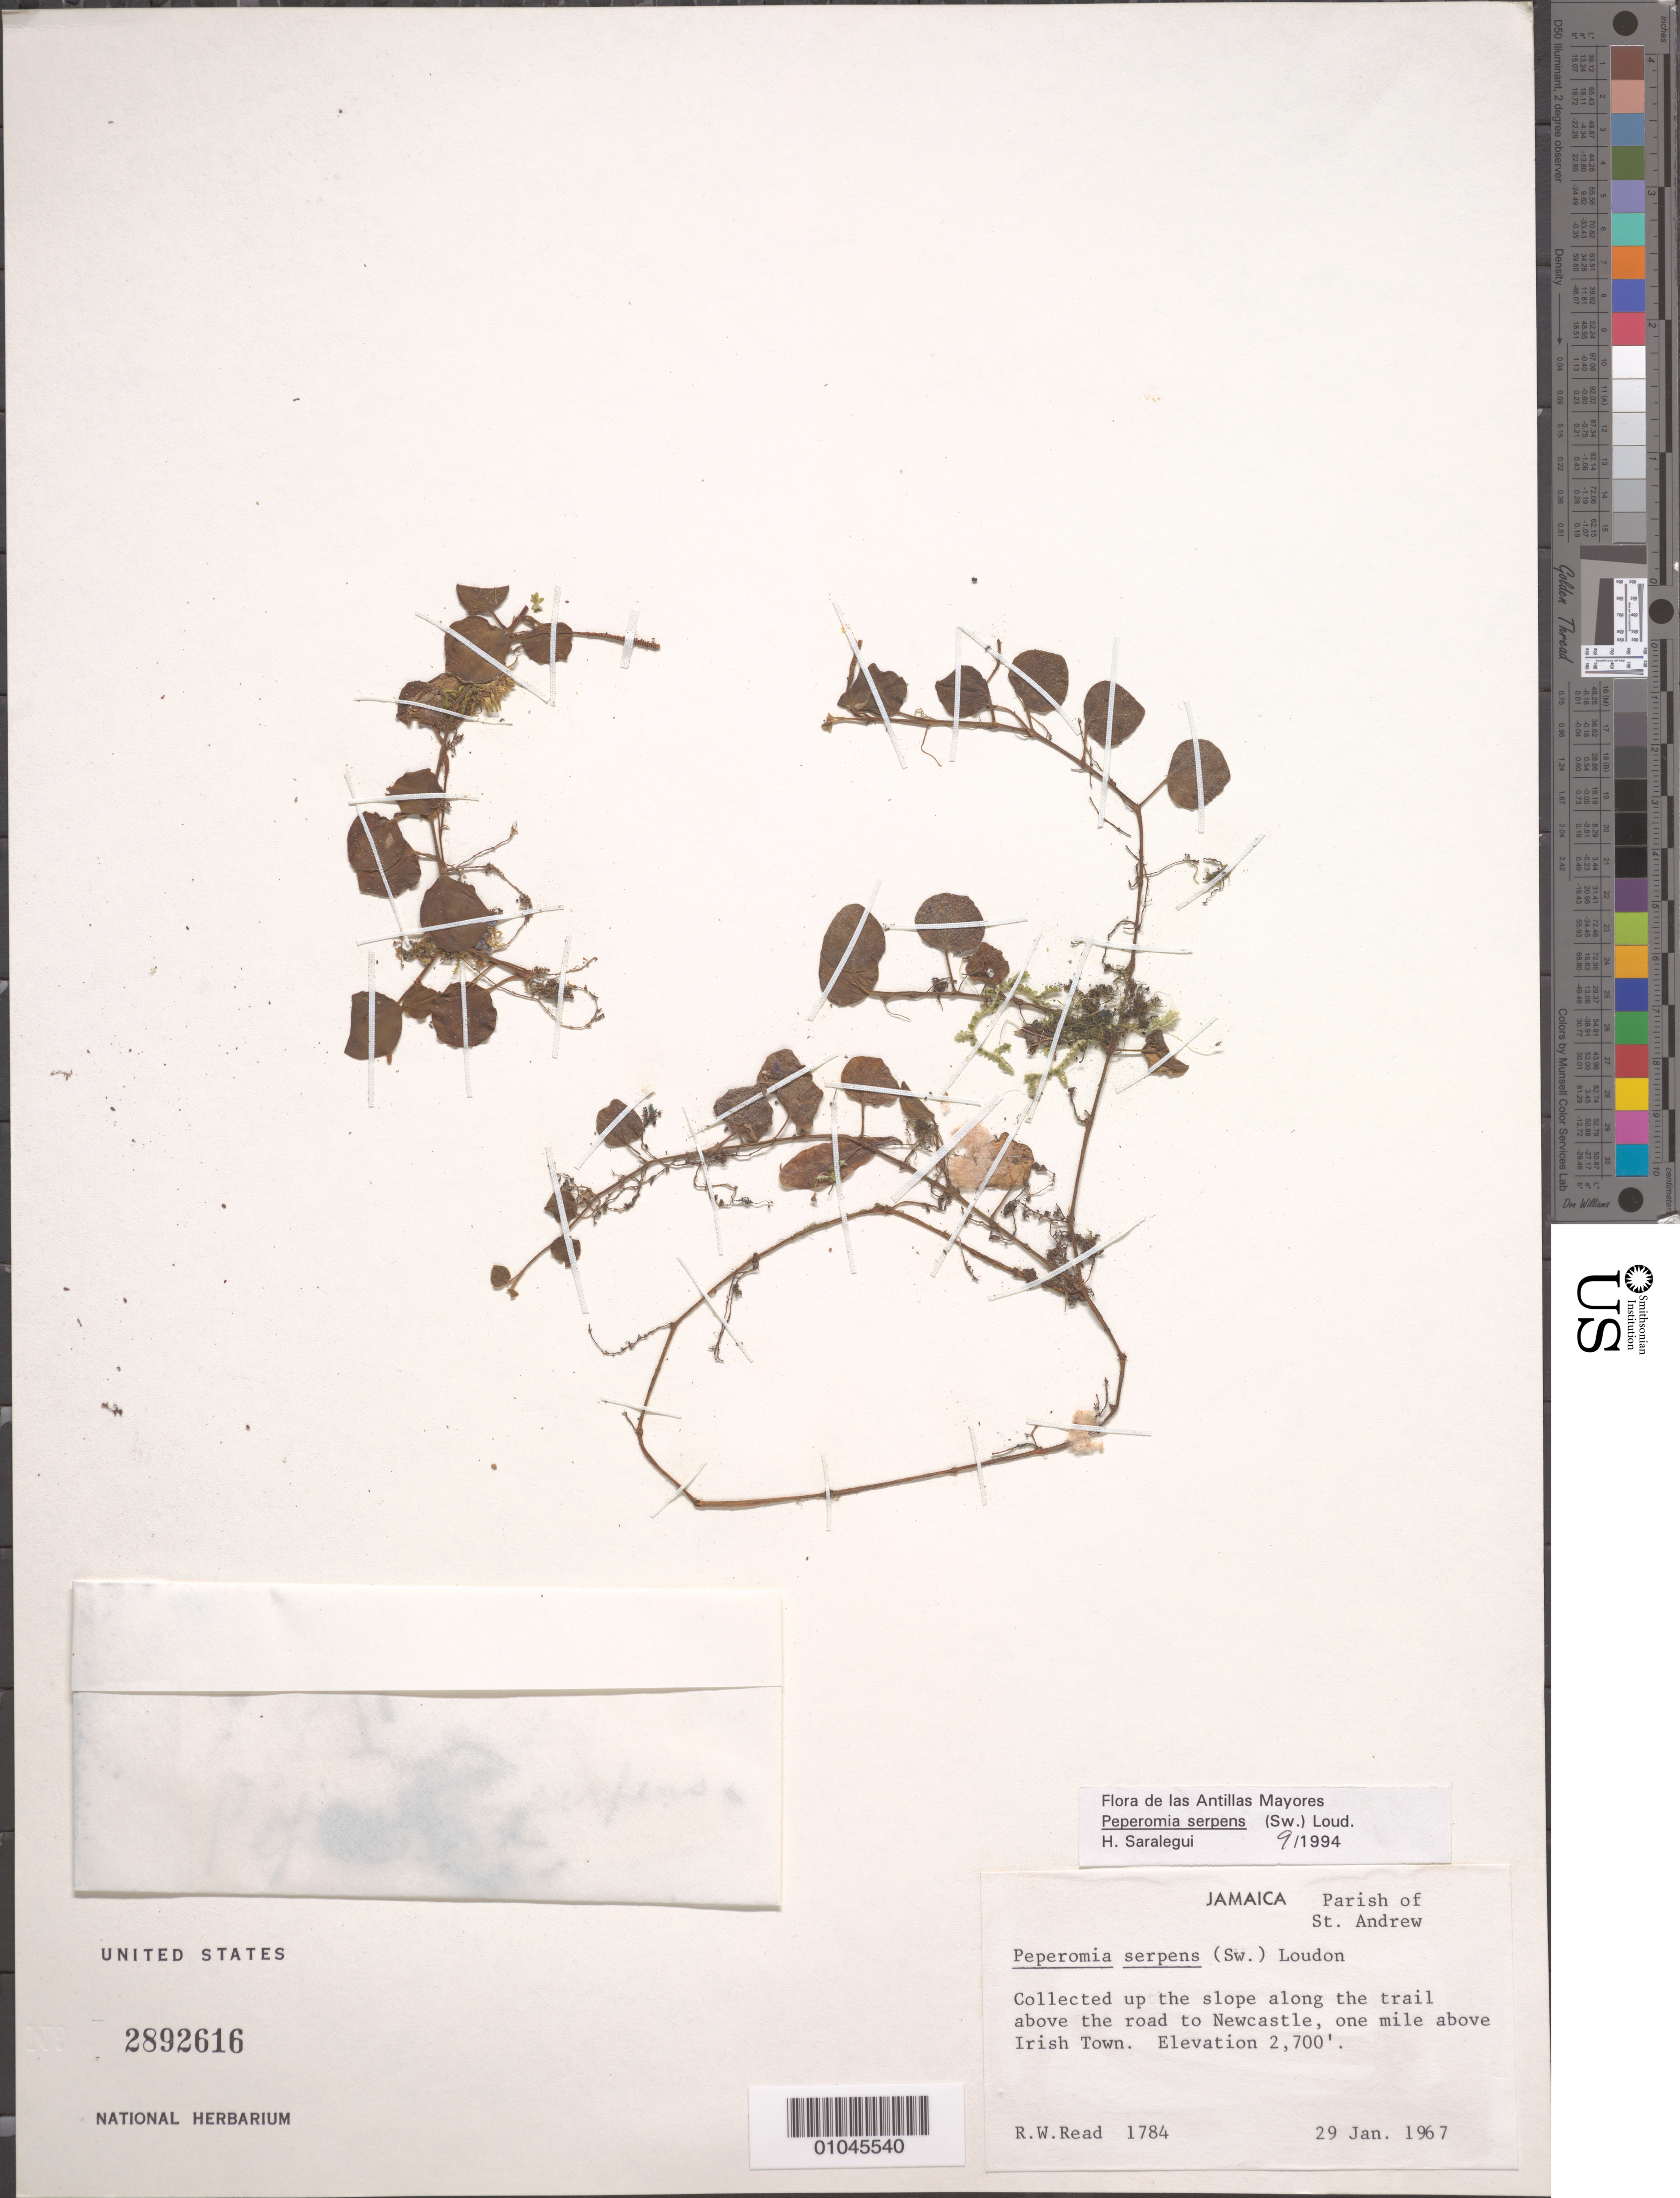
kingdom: Plantae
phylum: Tracheophyta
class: Magnoliopsida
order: Piperales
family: Piperaceae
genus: Peperomia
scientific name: Peperomia scandens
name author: Ruiz & Pav.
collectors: R. W. Read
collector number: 1784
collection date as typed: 29 Jan 1967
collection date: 1967-01-29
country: Jamaica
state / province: Saint Andrew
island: Jamaica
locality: Collected on the slope along the trail above the road to Newcastle, one mile above Irish Town.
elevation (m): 823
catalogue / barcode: US 2892616